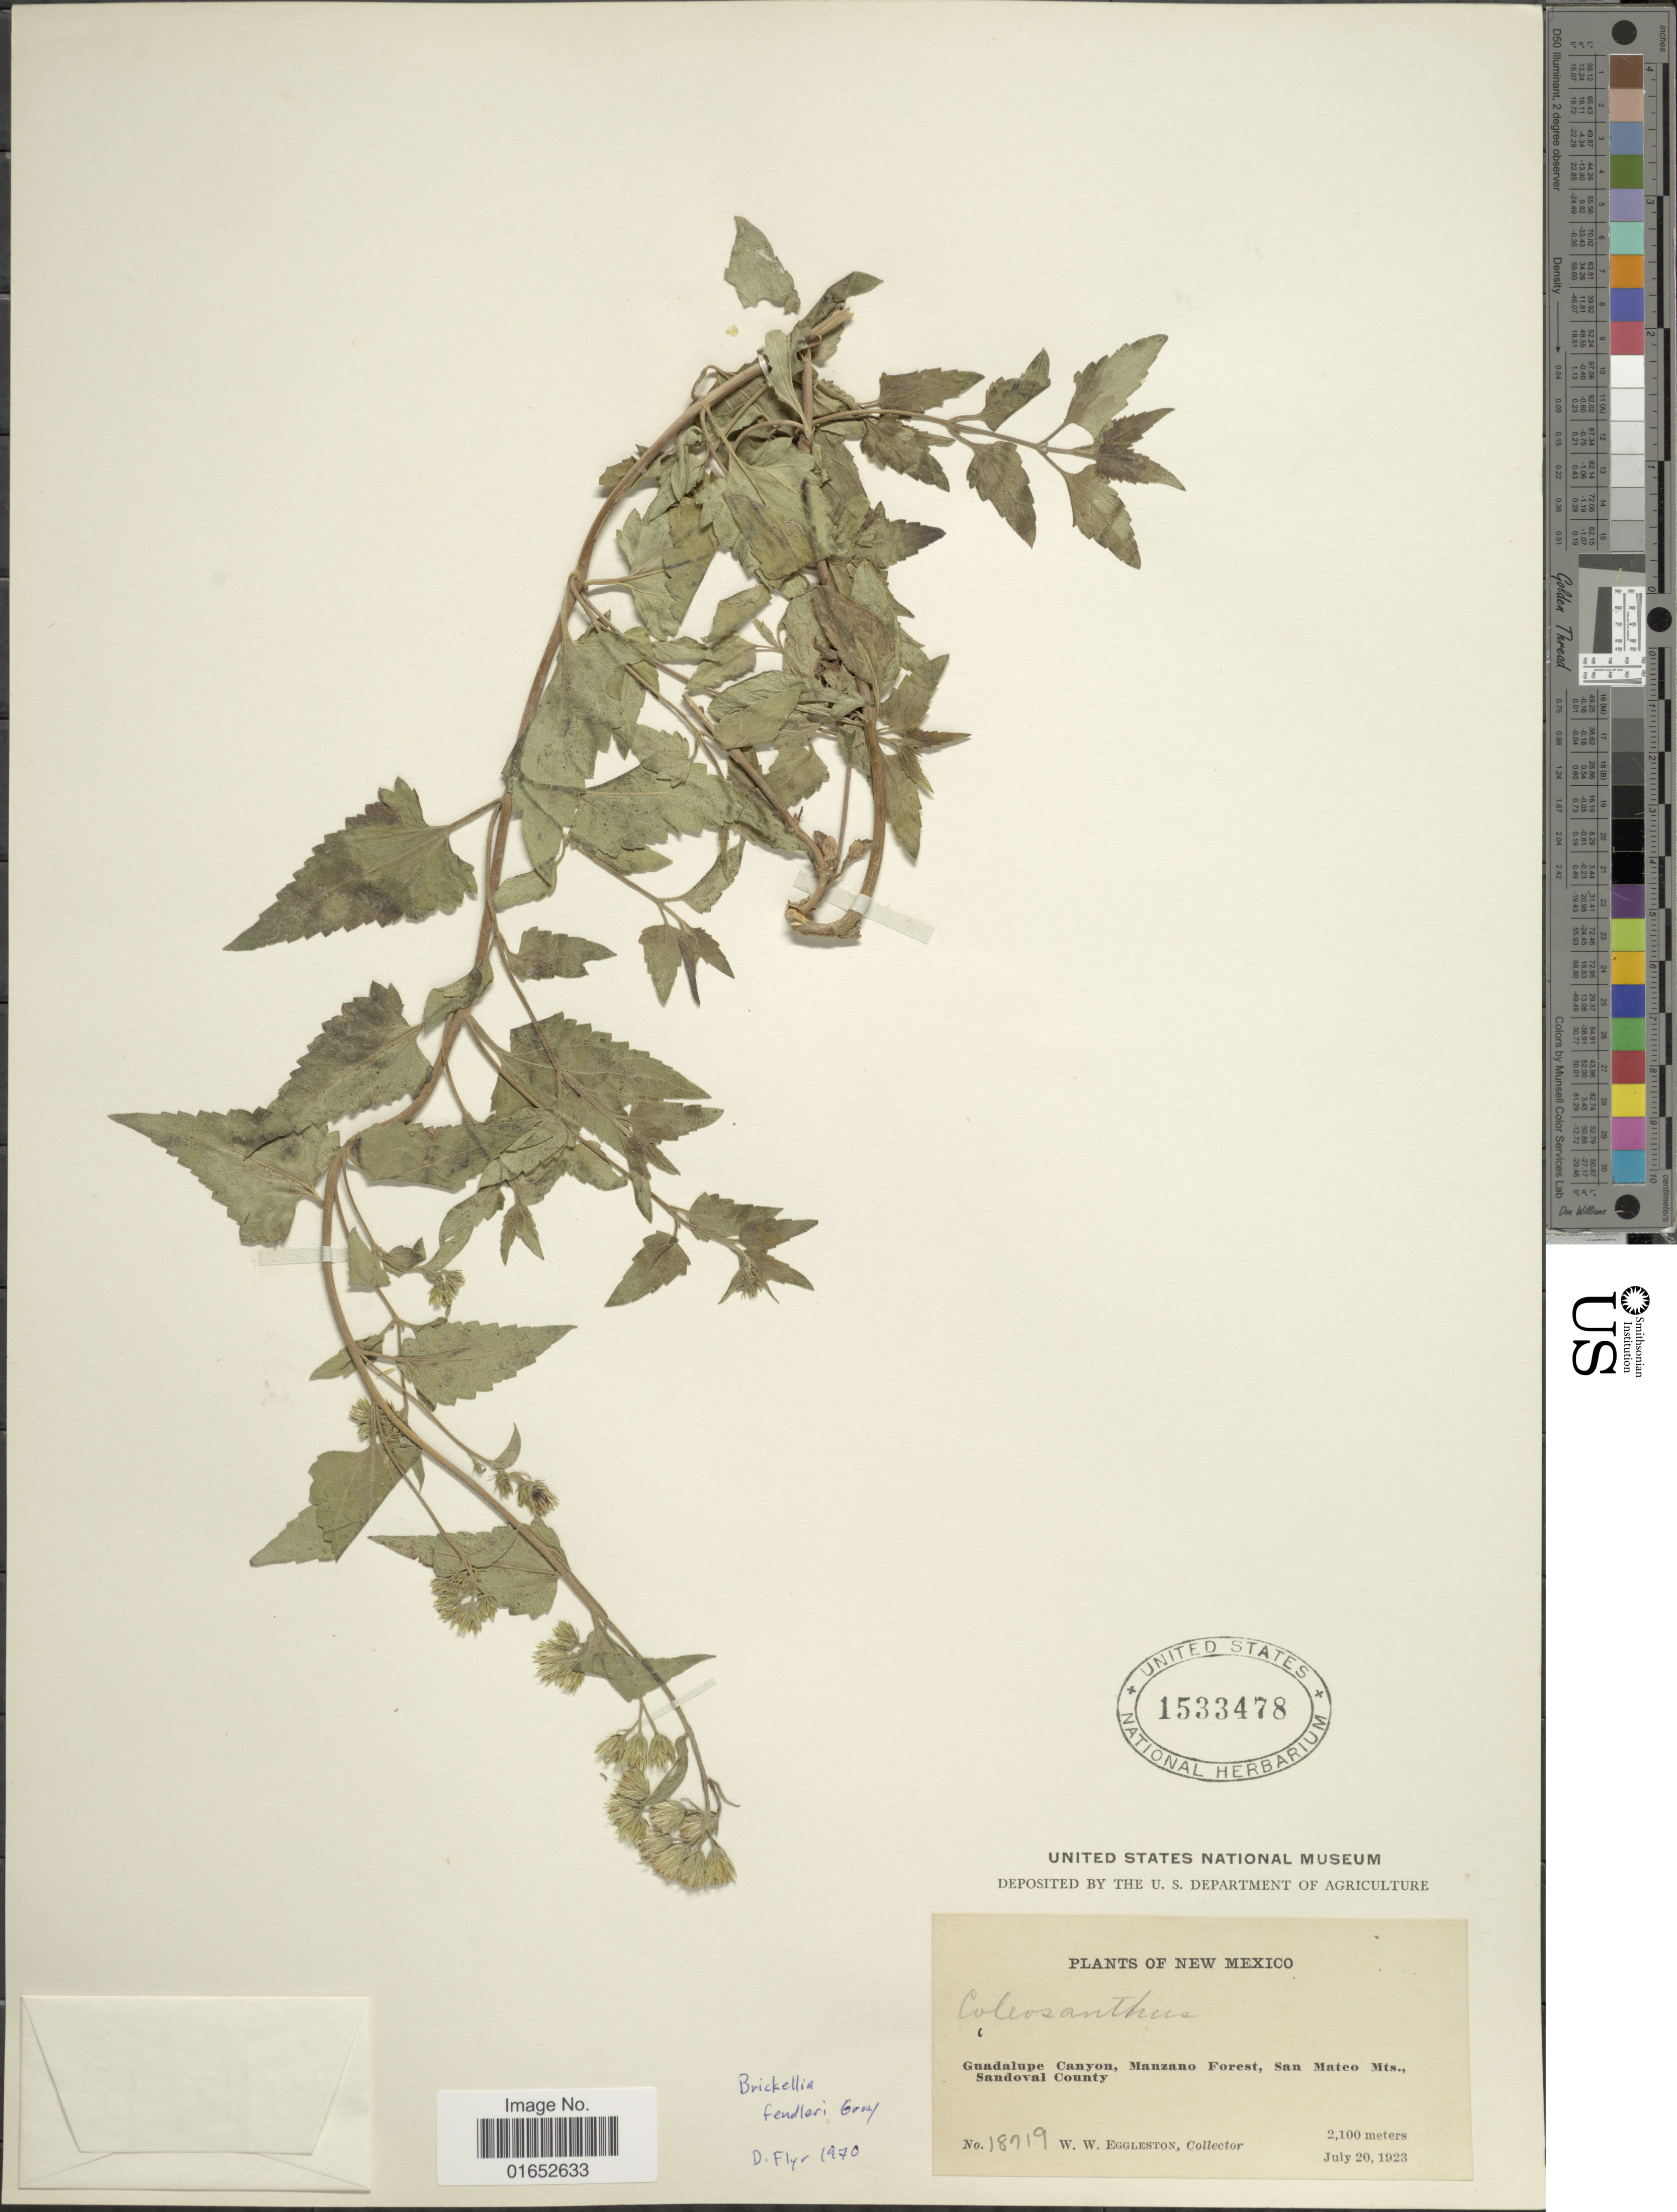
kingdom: Plantae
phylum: Tracheophyta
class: Magnoliopsida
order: Asterales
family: Asteraceae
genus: Brickelliastrum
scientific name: Brickelliastrum fendleri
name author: (A. Gray) R.M. King & H. Rob.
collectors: W. W. Eggleston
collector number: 18719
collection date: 1923-07-20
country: United States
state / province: New Mexico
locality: Guadalupe Canyon, Manzano Forest, San Mateo Mts., Sandoval County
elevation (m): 2100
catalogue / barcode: US 1533478